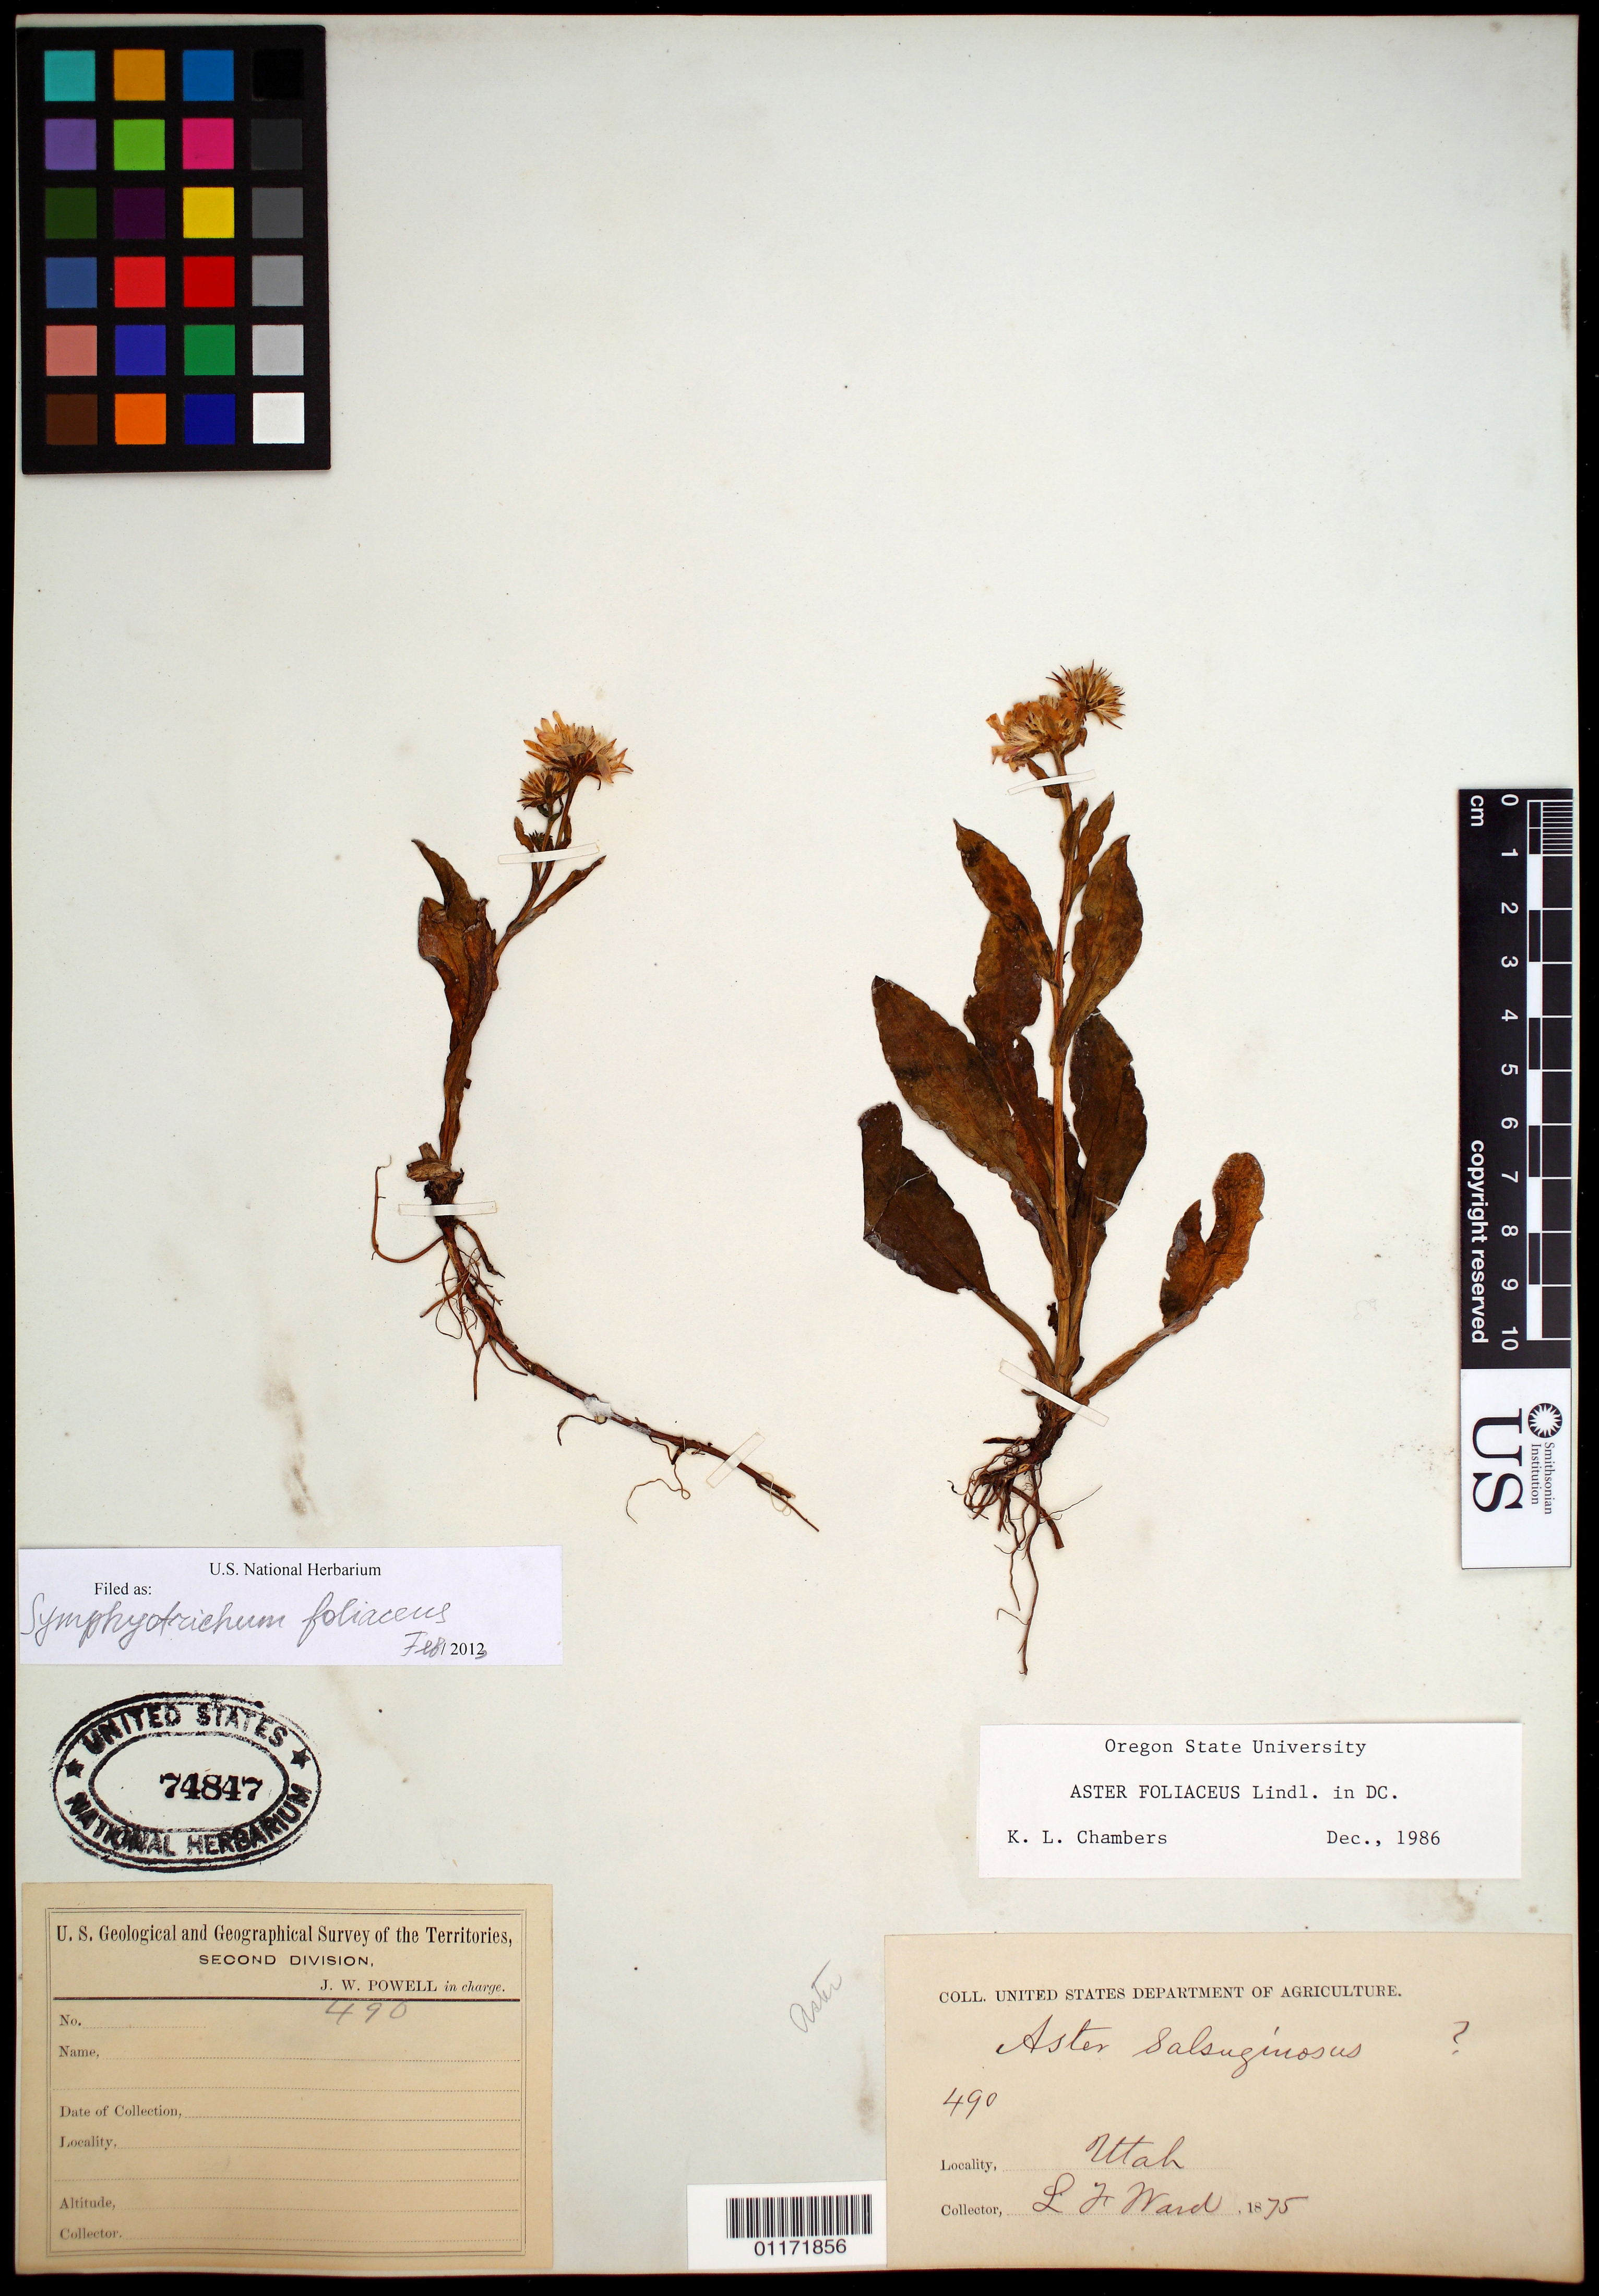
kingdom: Plantae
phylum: Tracheophyta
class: Magnoliopsida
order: Asterales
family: Asteraceae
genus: Symphyotrichum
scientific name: Symphyotrichum foliaceum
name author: (Lindl. ex DC.) G.L. Nesom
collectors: L. F. Ward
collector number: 490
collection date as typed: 1875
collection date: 1875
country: United States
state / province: Utah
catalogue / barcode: US 74847